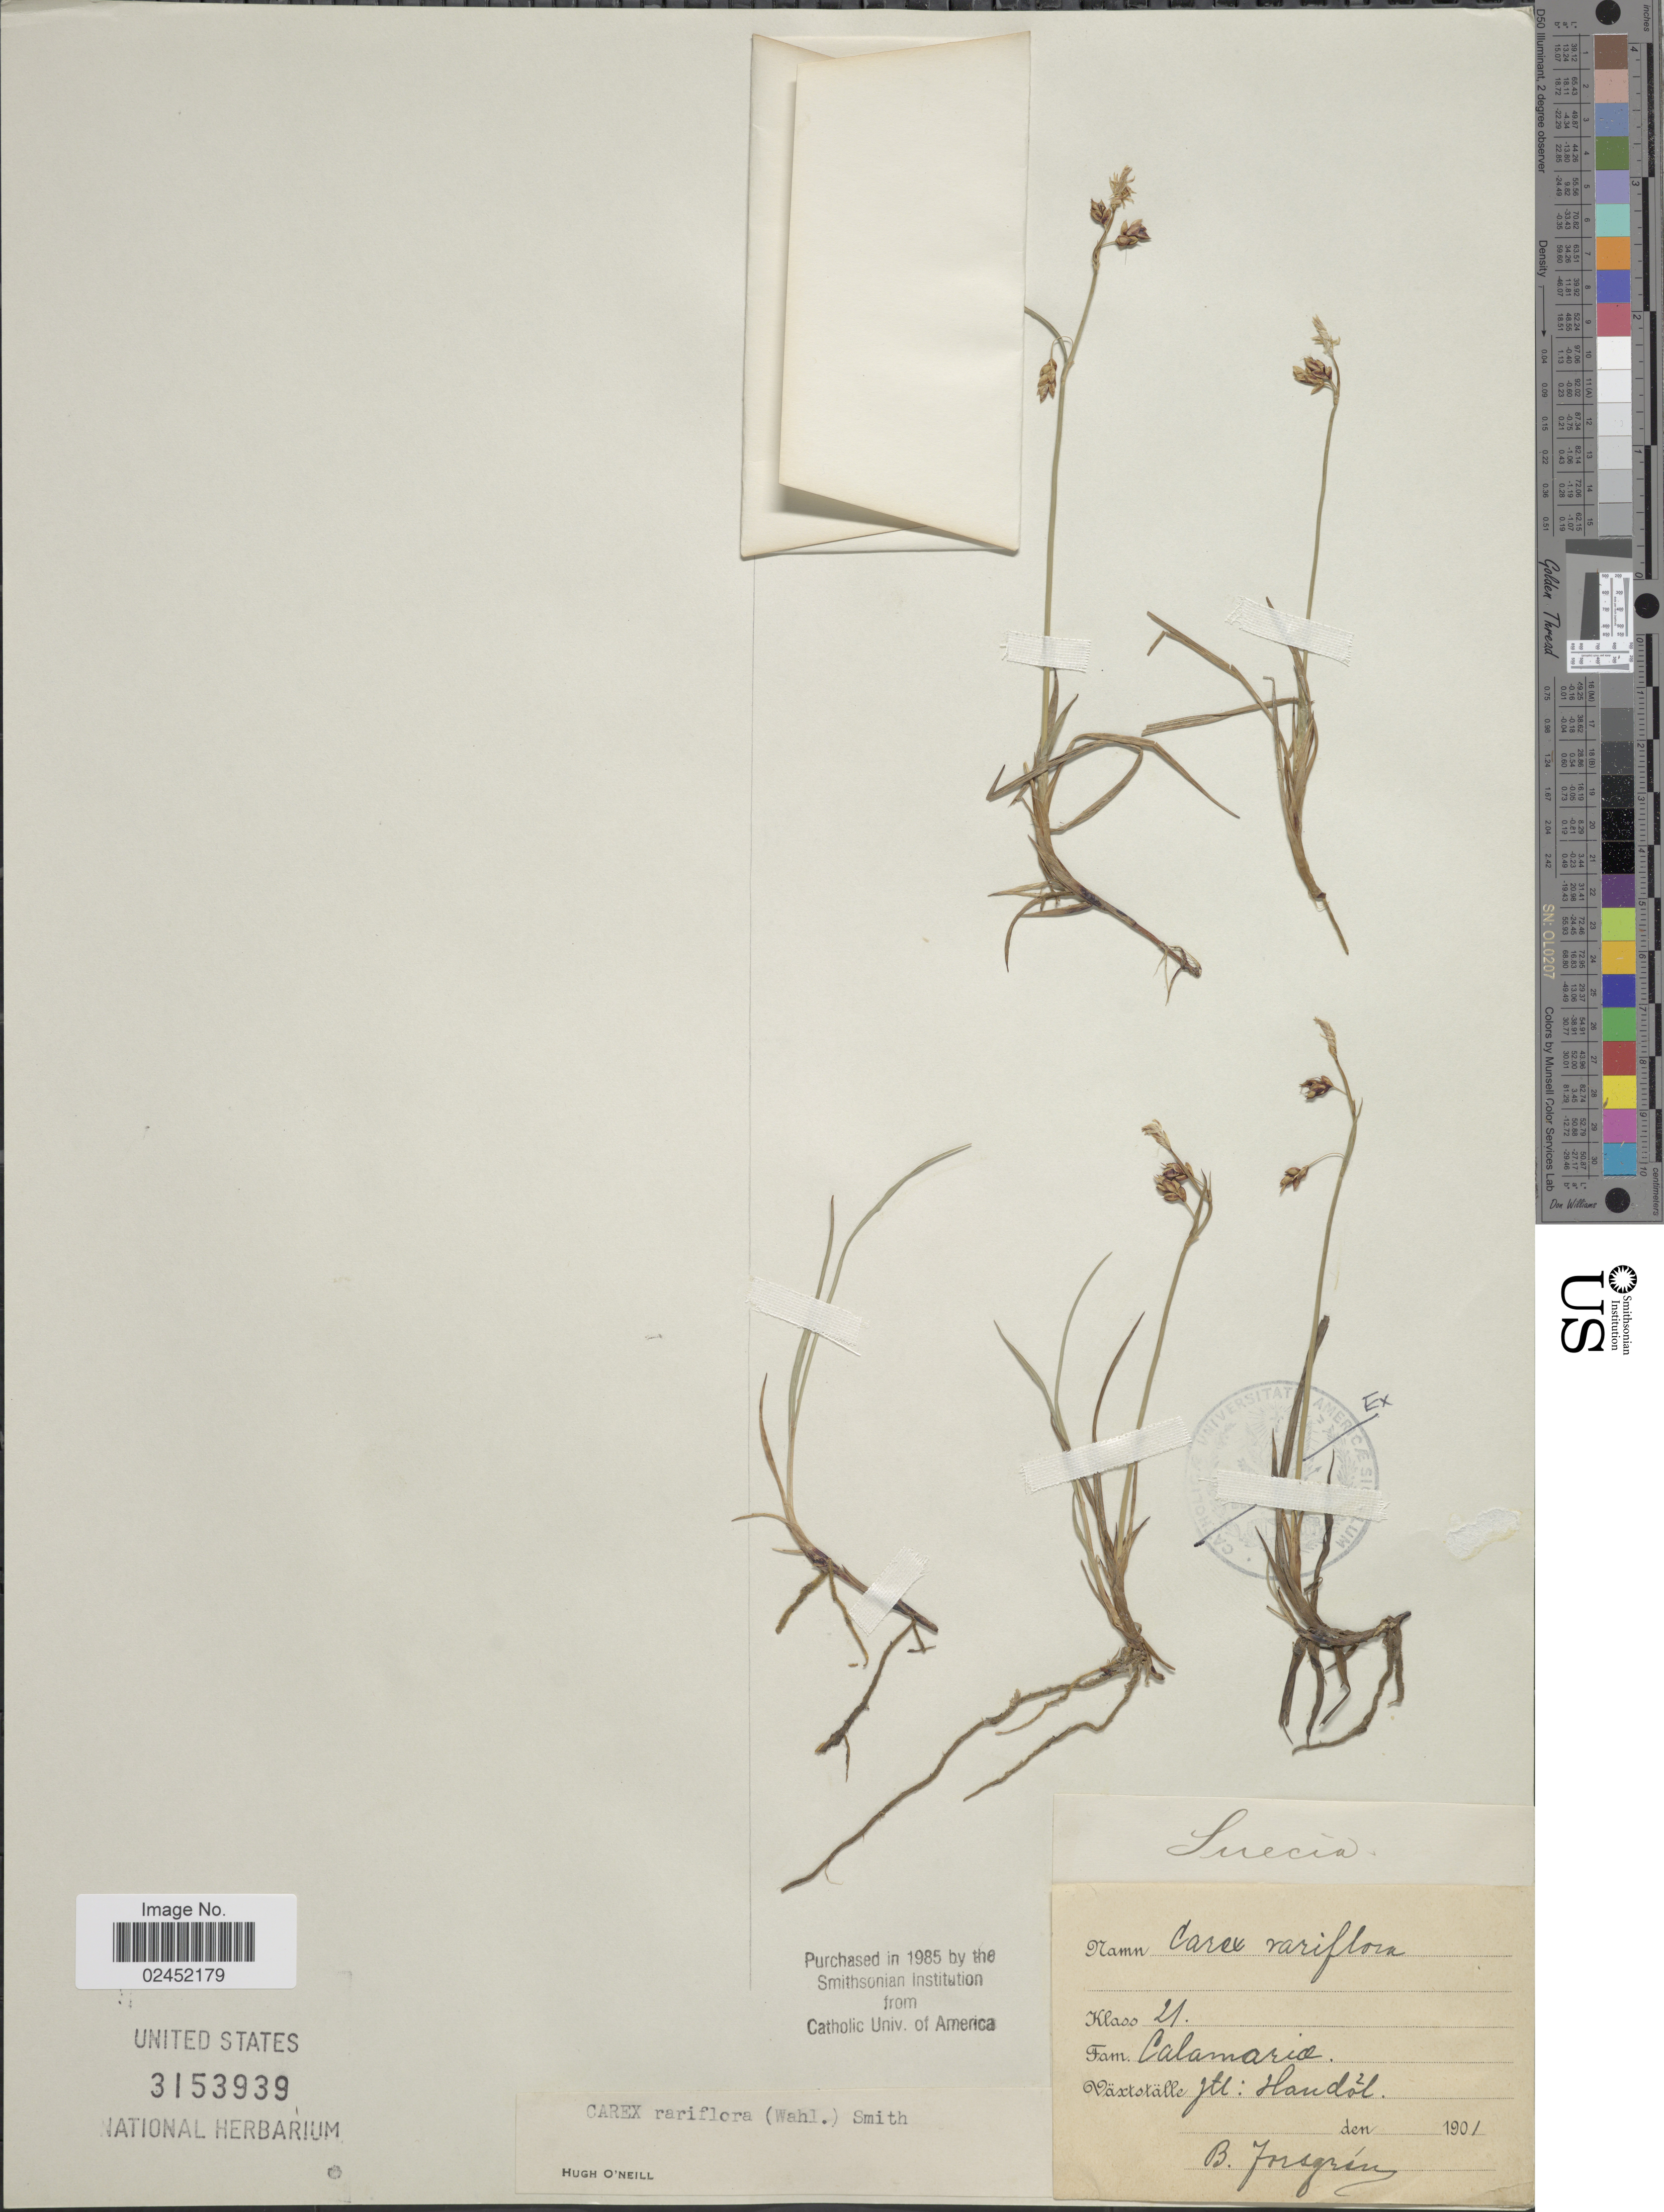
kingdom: Plantae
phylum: Tracheophyta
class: Liliopsida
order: Poales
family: Cyperaceae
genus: Carex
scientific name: Carex rariflora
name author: (Wahlenb.) Sm.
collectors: B. Jorsgron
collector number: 21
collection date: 1901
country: Sweden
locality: Jtl.: Handol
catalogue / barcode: US 3153939